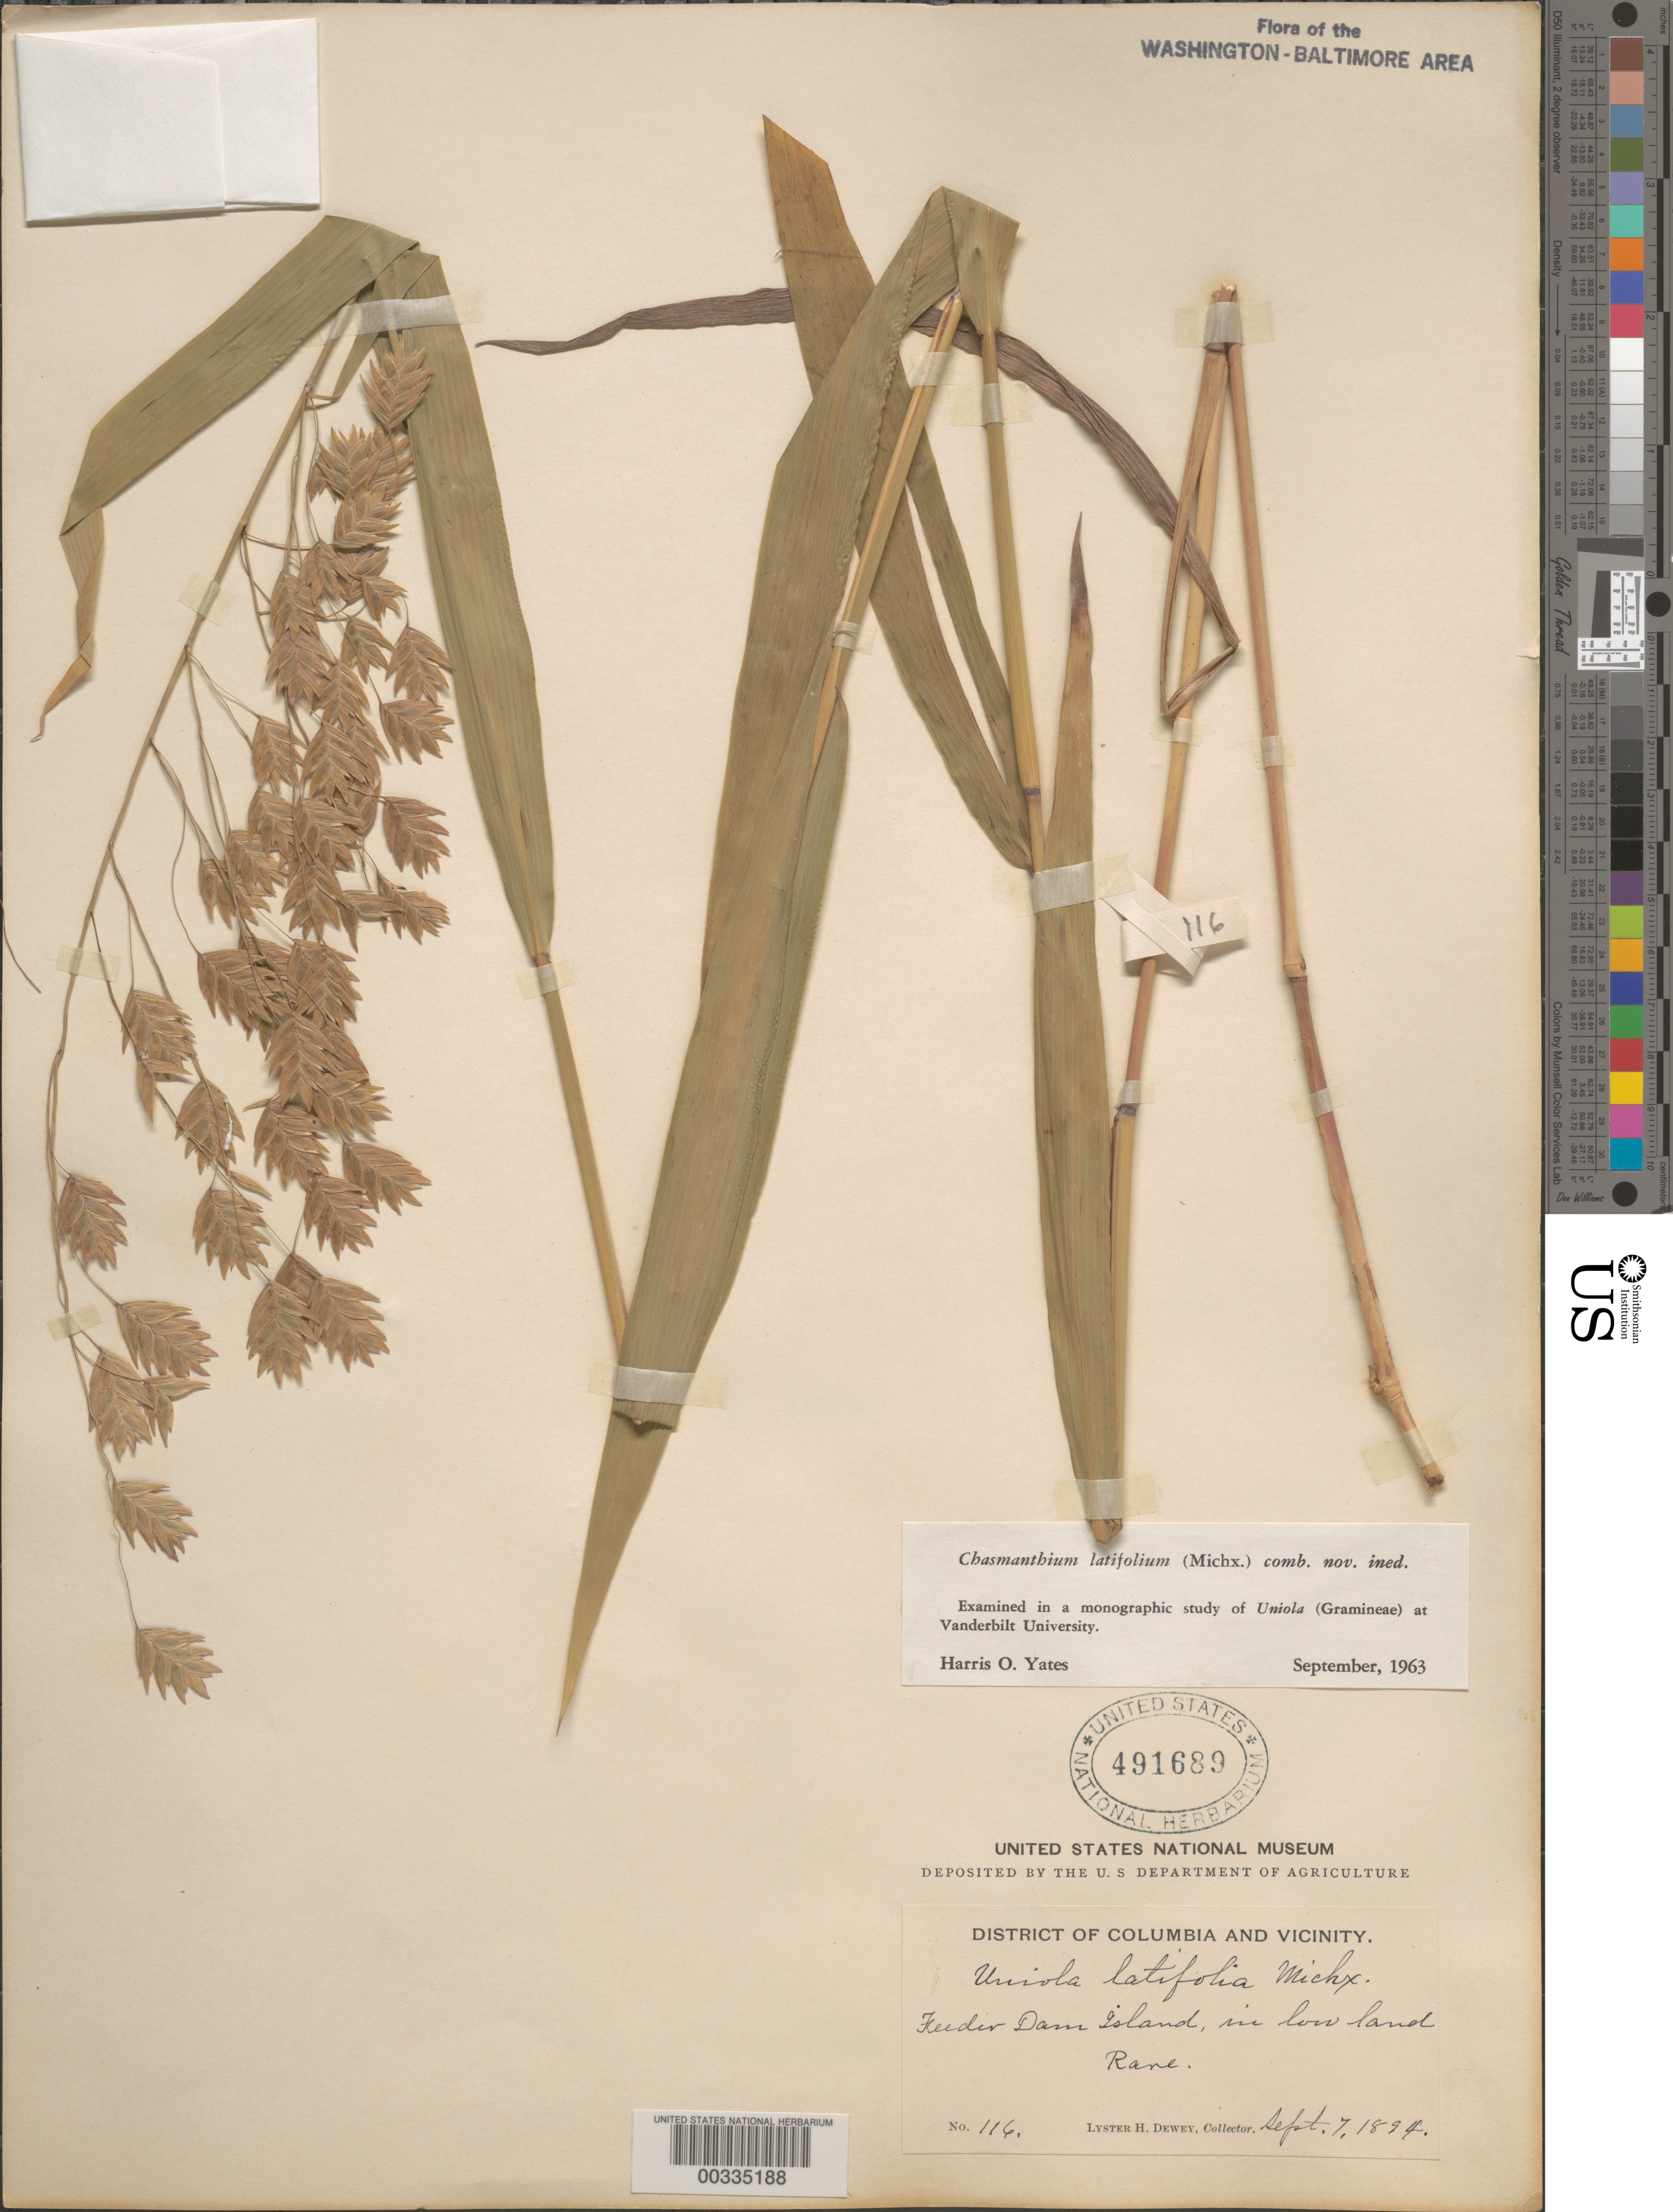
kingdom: Plantae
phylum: Tracheophyta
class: Liliopsida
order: Poales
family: Poaceae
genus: Chasmanthium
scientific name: Chasmanthium latifolium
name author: (Michx.) H.O. Yates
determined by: Yates, H. O.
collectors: L. H. Dewey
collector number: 116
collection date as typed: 07 Sep 1894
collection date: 1894-09-07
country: United States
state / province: Maryland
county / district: Montgomery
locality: Feeder Dam Island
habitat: In low land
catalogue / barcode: US 491689